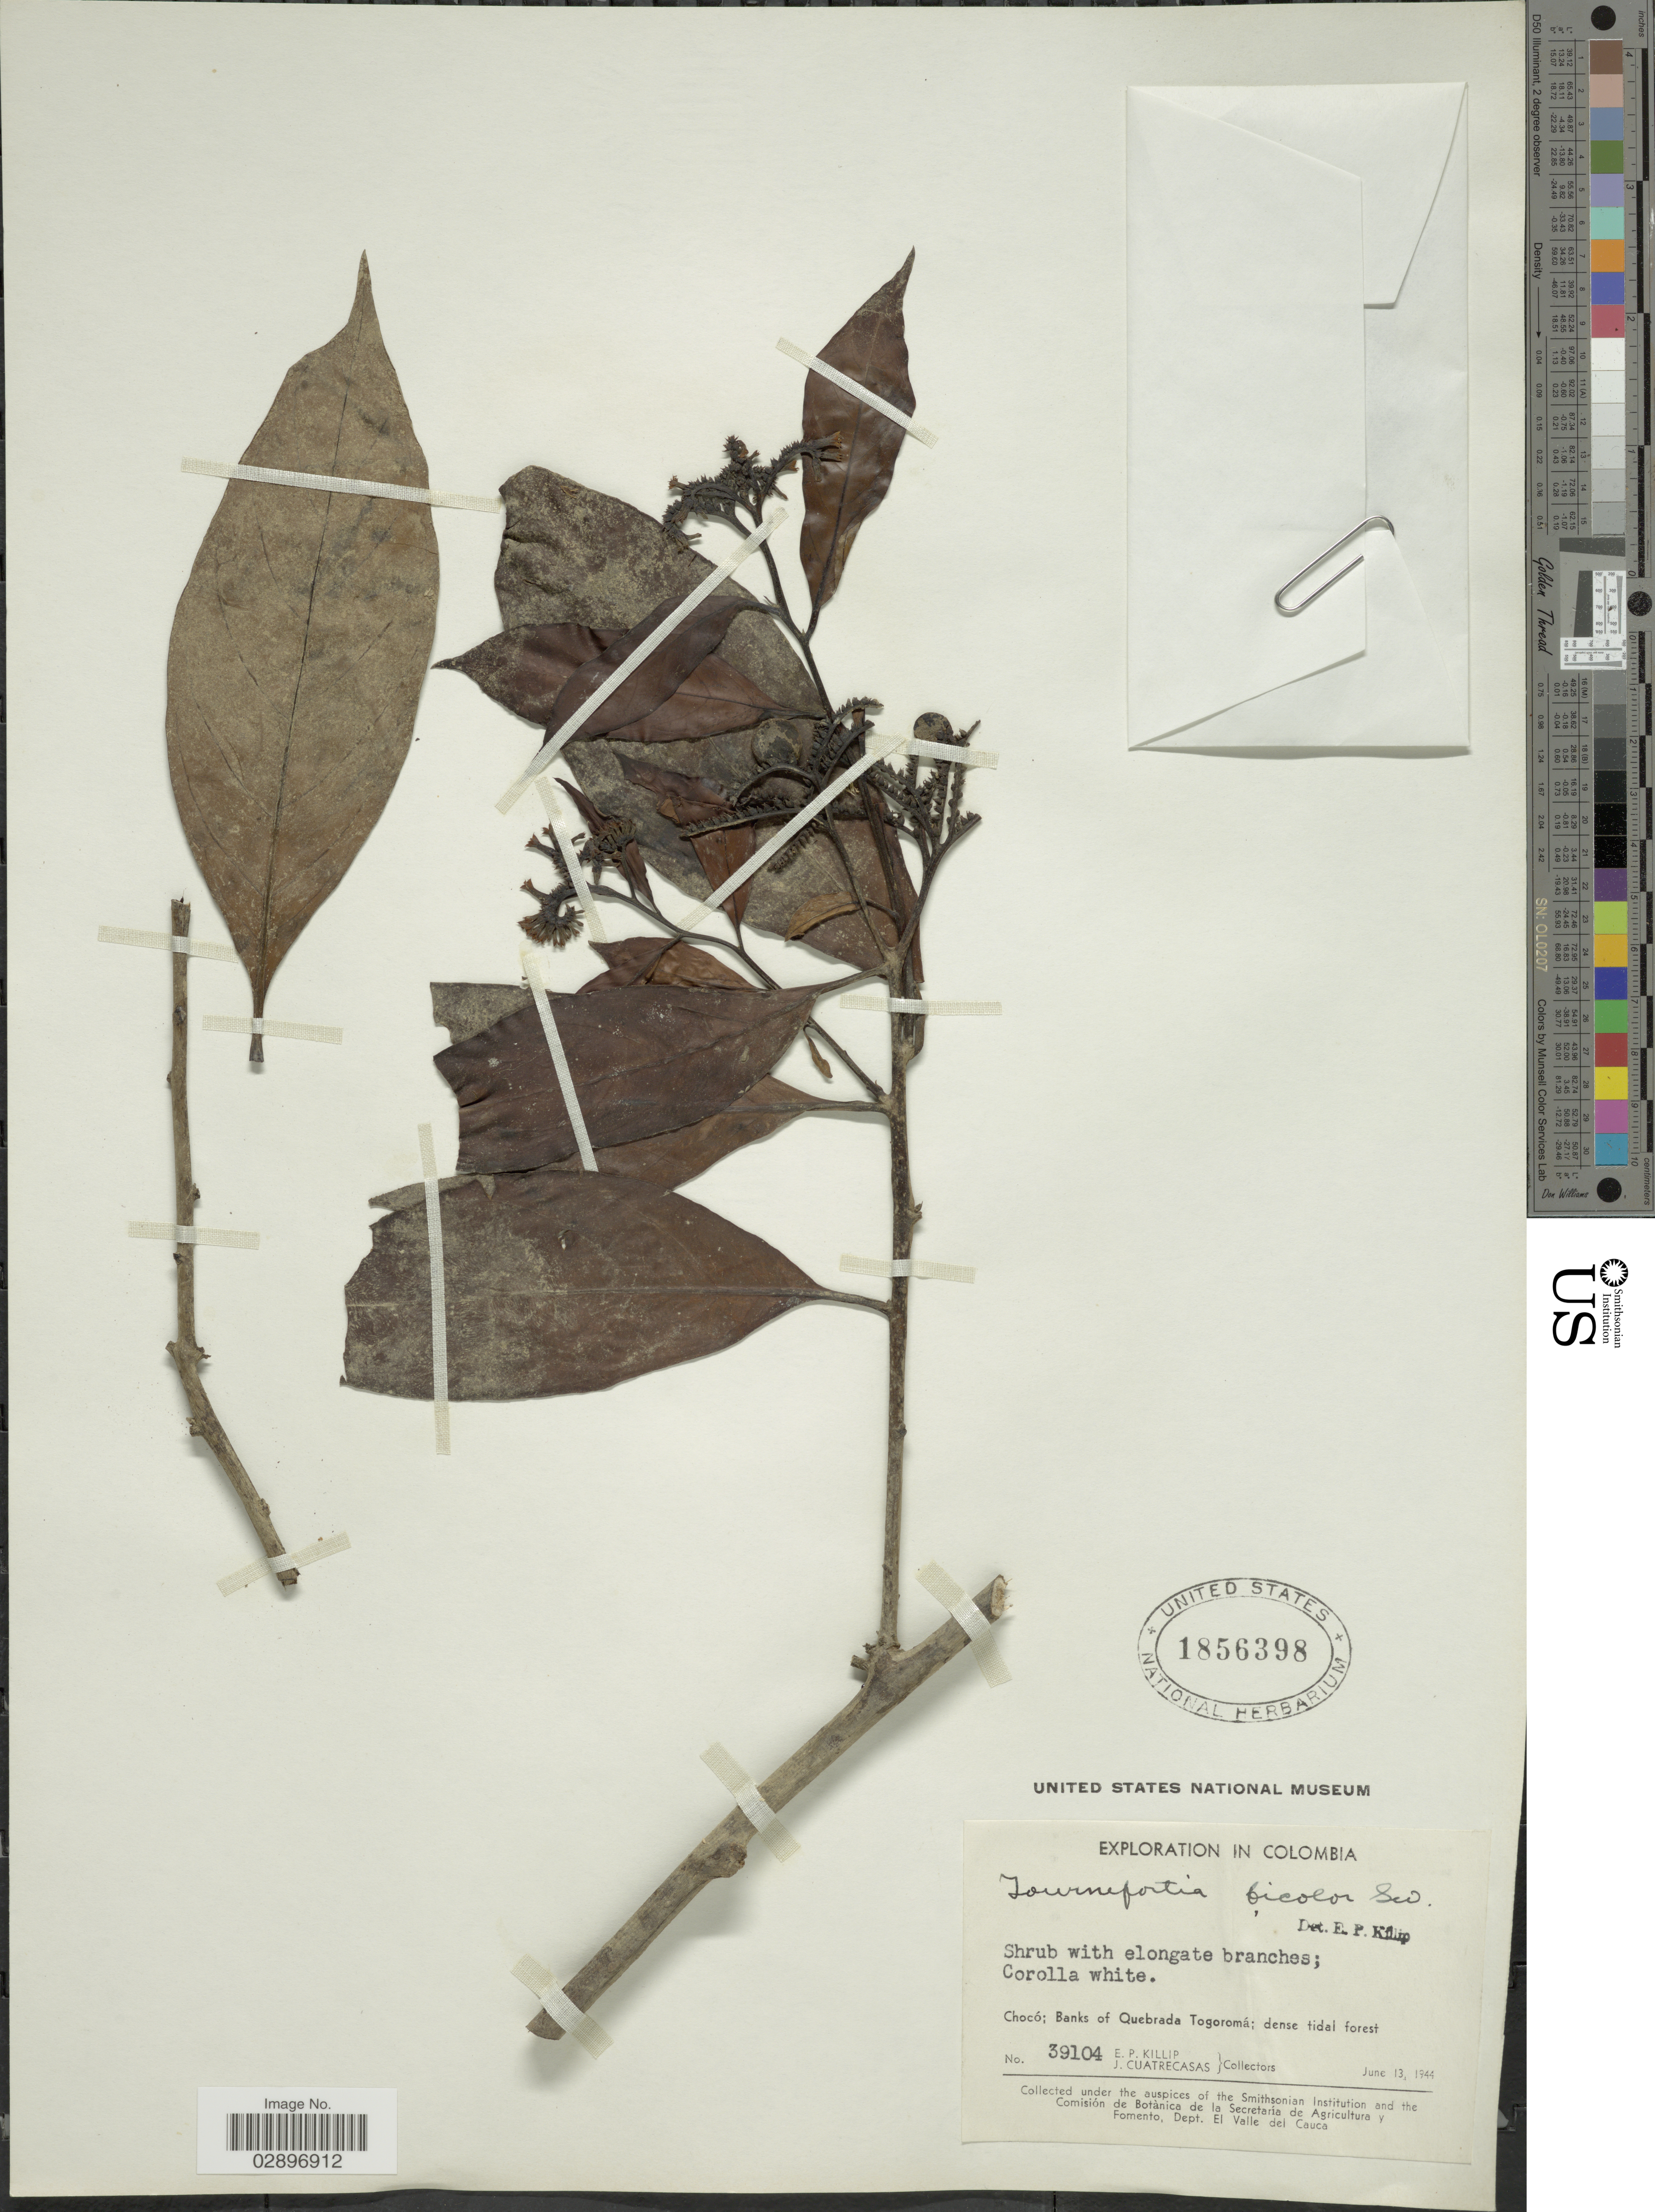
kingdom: Plantae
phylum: Tracheophyta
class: Magnoliopsida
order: Boraginales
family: Heliotropiaceae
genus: Tournefortia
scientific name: Tournefortia bicolor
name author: Sw.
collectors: E. P. Killip & J. Cuatrecasas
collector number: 39104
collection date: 1944-06-13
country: Colombia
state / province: Chocó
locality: Banks of Quebrada Togoromá.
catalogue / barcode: US 1856398